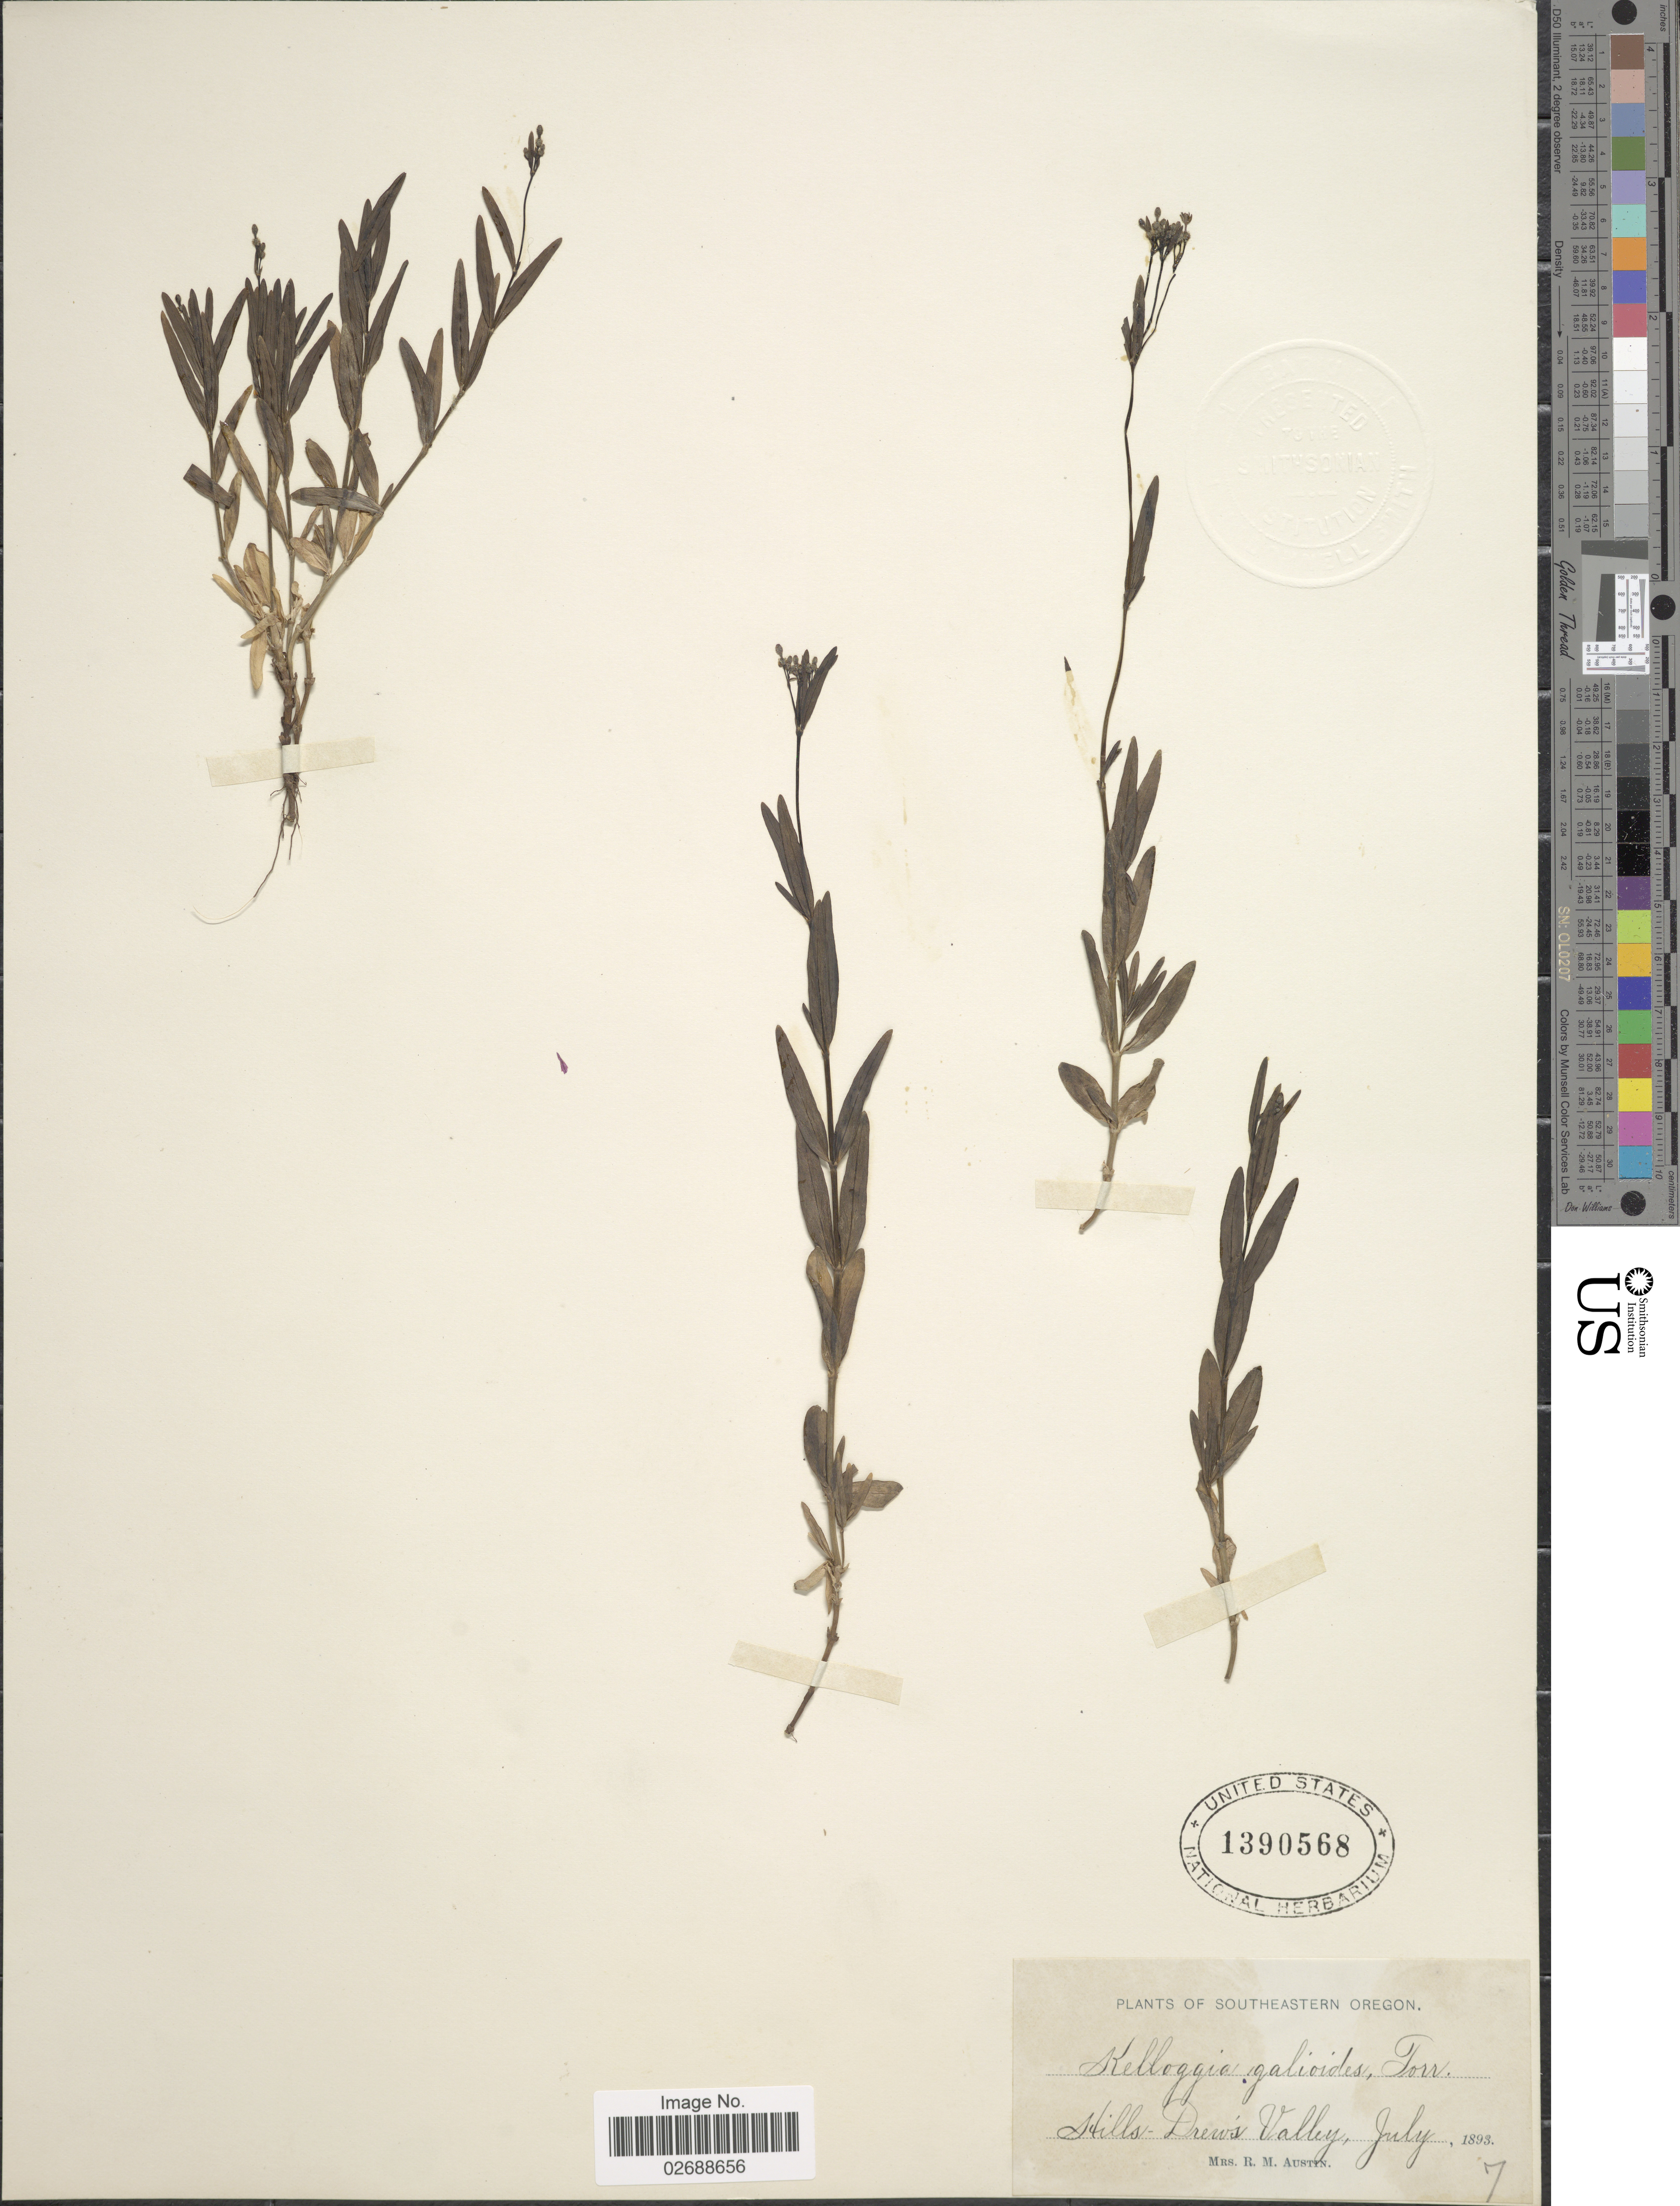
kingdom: Plantae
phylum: Tracheophyta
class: Magnoliopsida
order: Gentianales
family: Rubiaceae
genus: Kelloggia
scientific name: Kelloggia galioides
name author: Torr.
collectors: R. Austin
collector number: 7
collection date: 1893-07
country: United States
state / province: Oregon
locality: Southeastern Oregon. Hills Drews Valley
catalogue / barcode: US 1390568